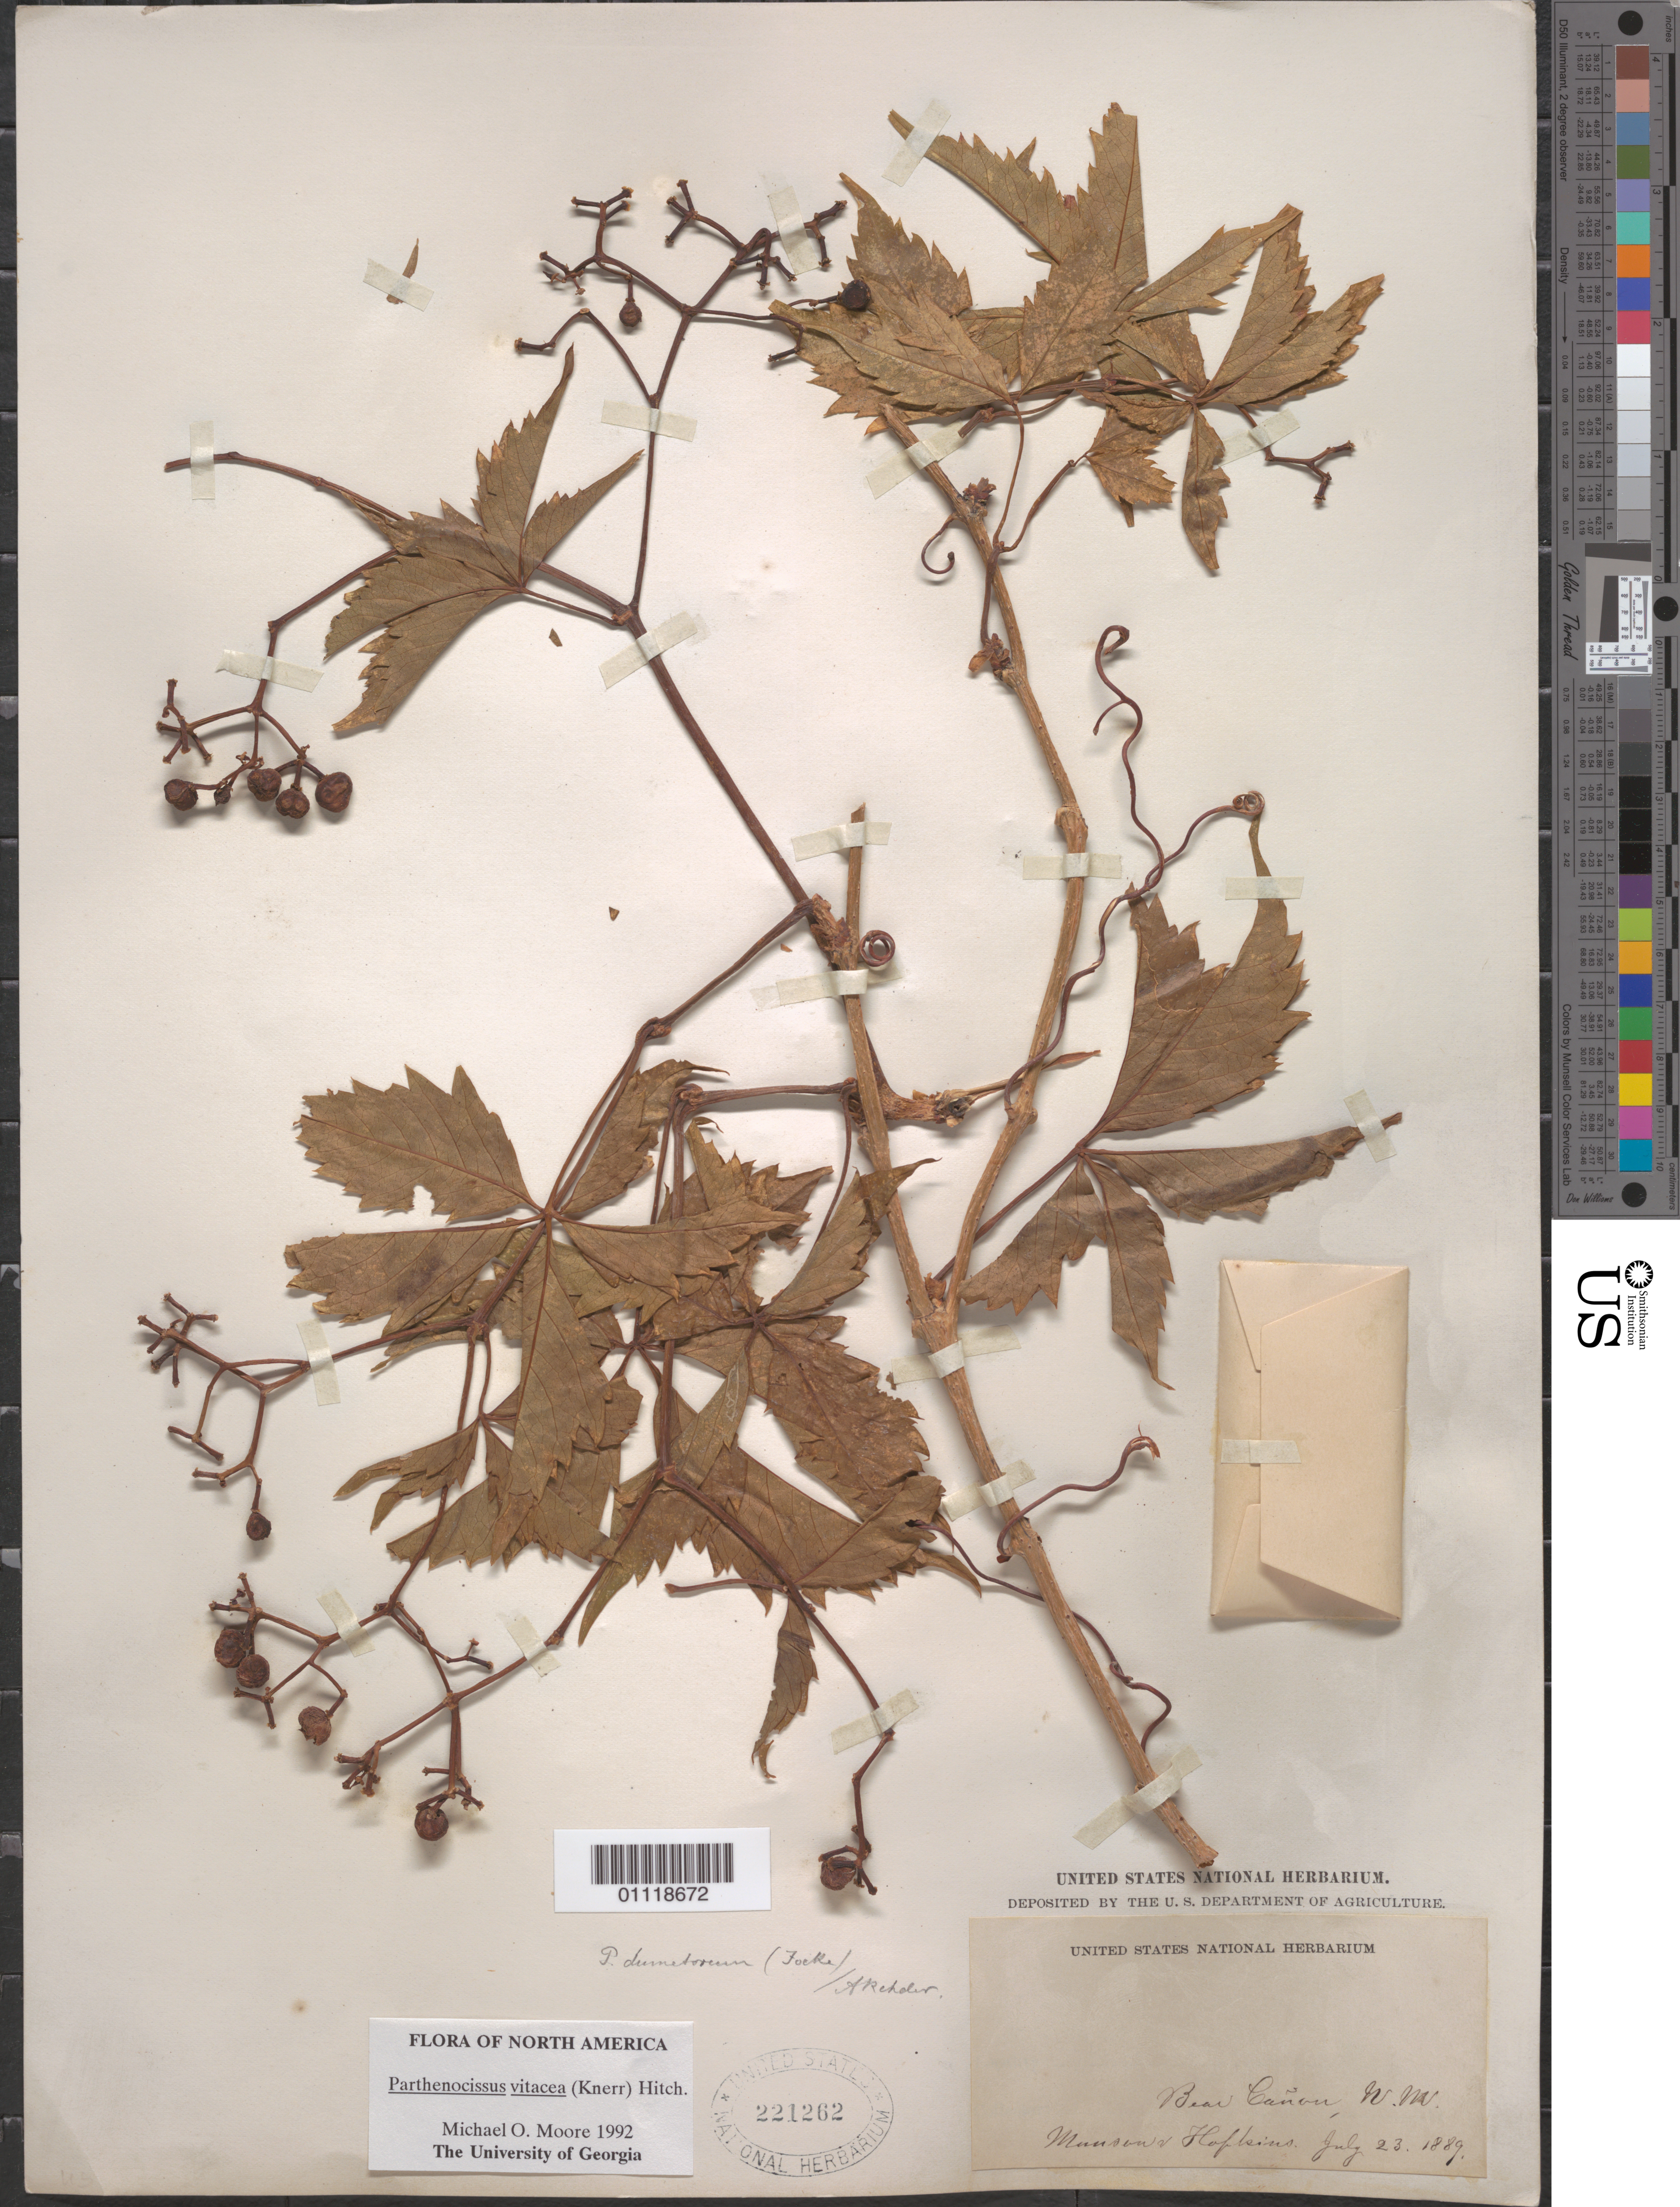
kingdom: Plantae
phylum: Tracheophyta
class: Magnoliopsida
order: Vitales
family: Vitaceae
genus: Parthenocissus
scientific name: Parthenocissus vitacea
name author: (Knerr) Hitchc.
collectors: M. Hopkins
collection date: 1889-07-23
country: United States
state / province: New Mexico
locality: Bear Canyon.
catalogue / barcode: US 221262